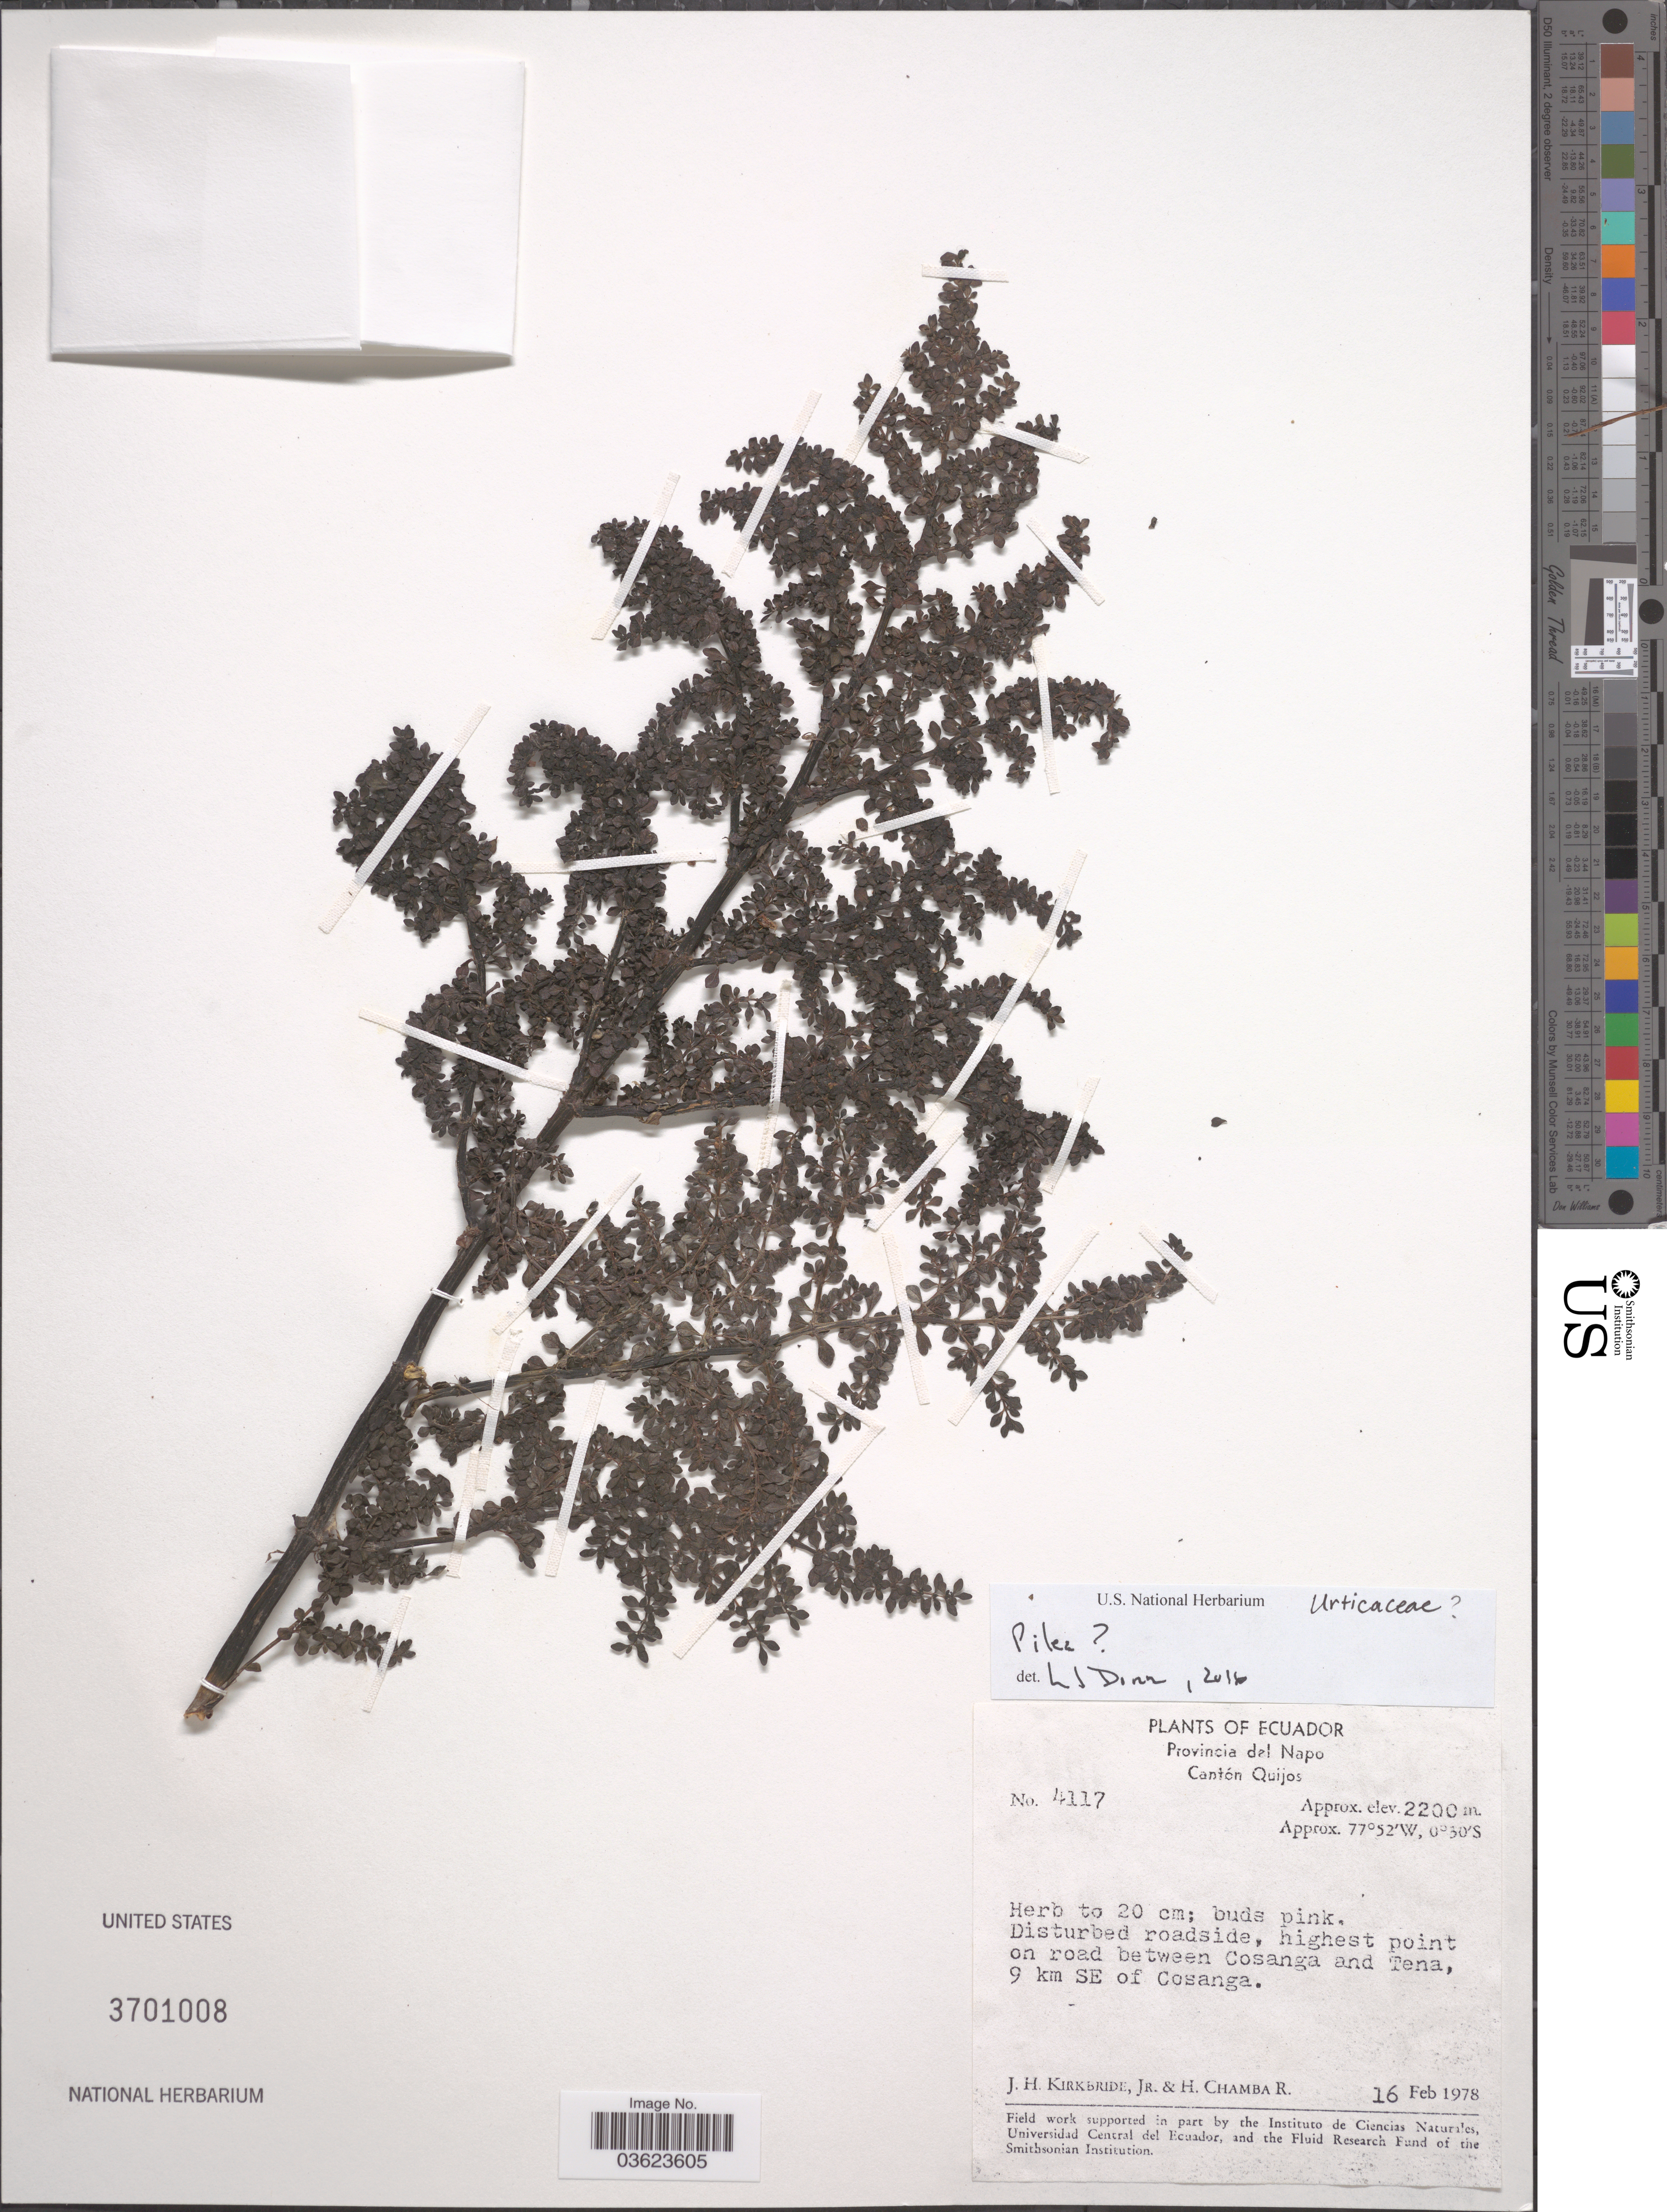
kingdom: Plantae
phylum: Tracheophyta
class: Magnoliopsida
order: Rosales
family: Urticaceae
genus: Pilea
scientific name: Pilea sp.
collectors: J. H. Kirkbride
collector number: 4117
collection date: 1978-02-16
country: Ecuador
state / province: Napo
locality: Cantón Quijos. Highest point on road between Cosanga and Tena, 9 km SE of Cosanga.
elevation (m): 2200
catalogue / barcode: US 3701008